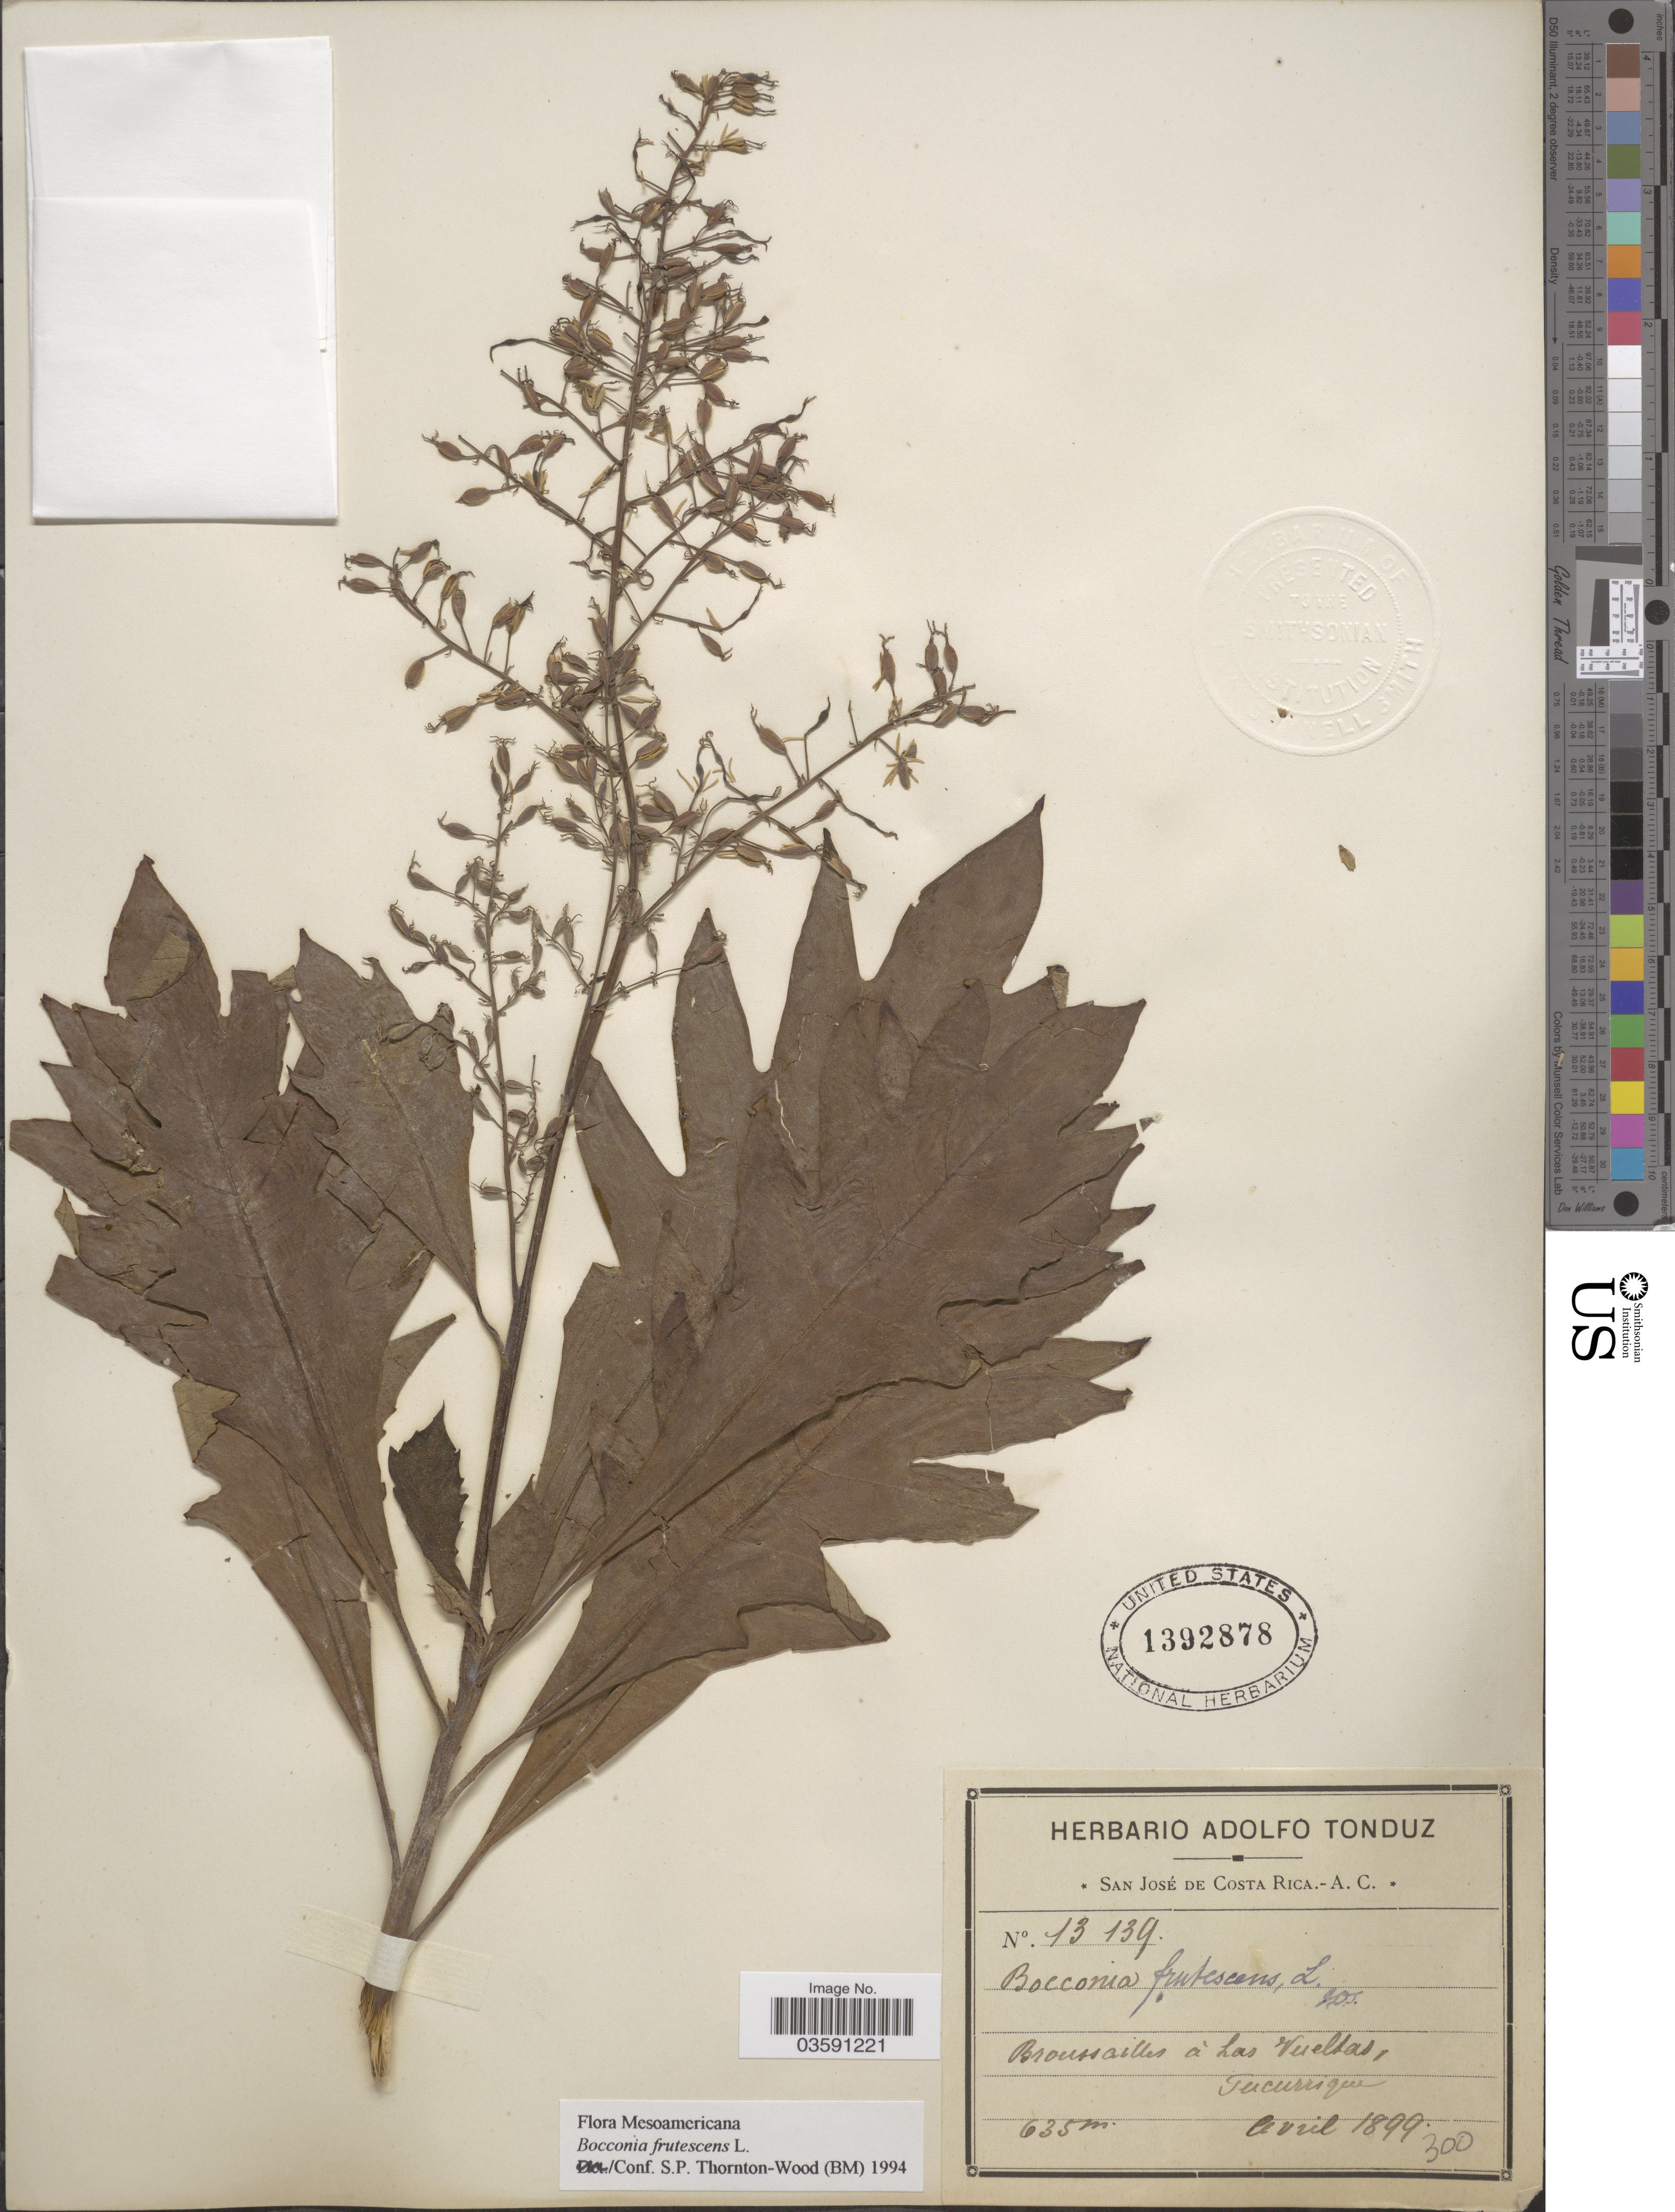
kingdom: Plantae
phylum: Tracheophyta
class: Magnoliopsida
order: Ranunculales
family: Papaveraceae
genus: Bocconia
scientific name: Bocconia frutescens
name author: L.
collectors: ex Herb. Adolfo Tonduz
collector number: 13139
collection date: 1899-04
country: Costa Rica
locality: Broussailles à Las Vueltas, Tucurrique.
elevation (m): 635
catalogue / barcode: US 1392878